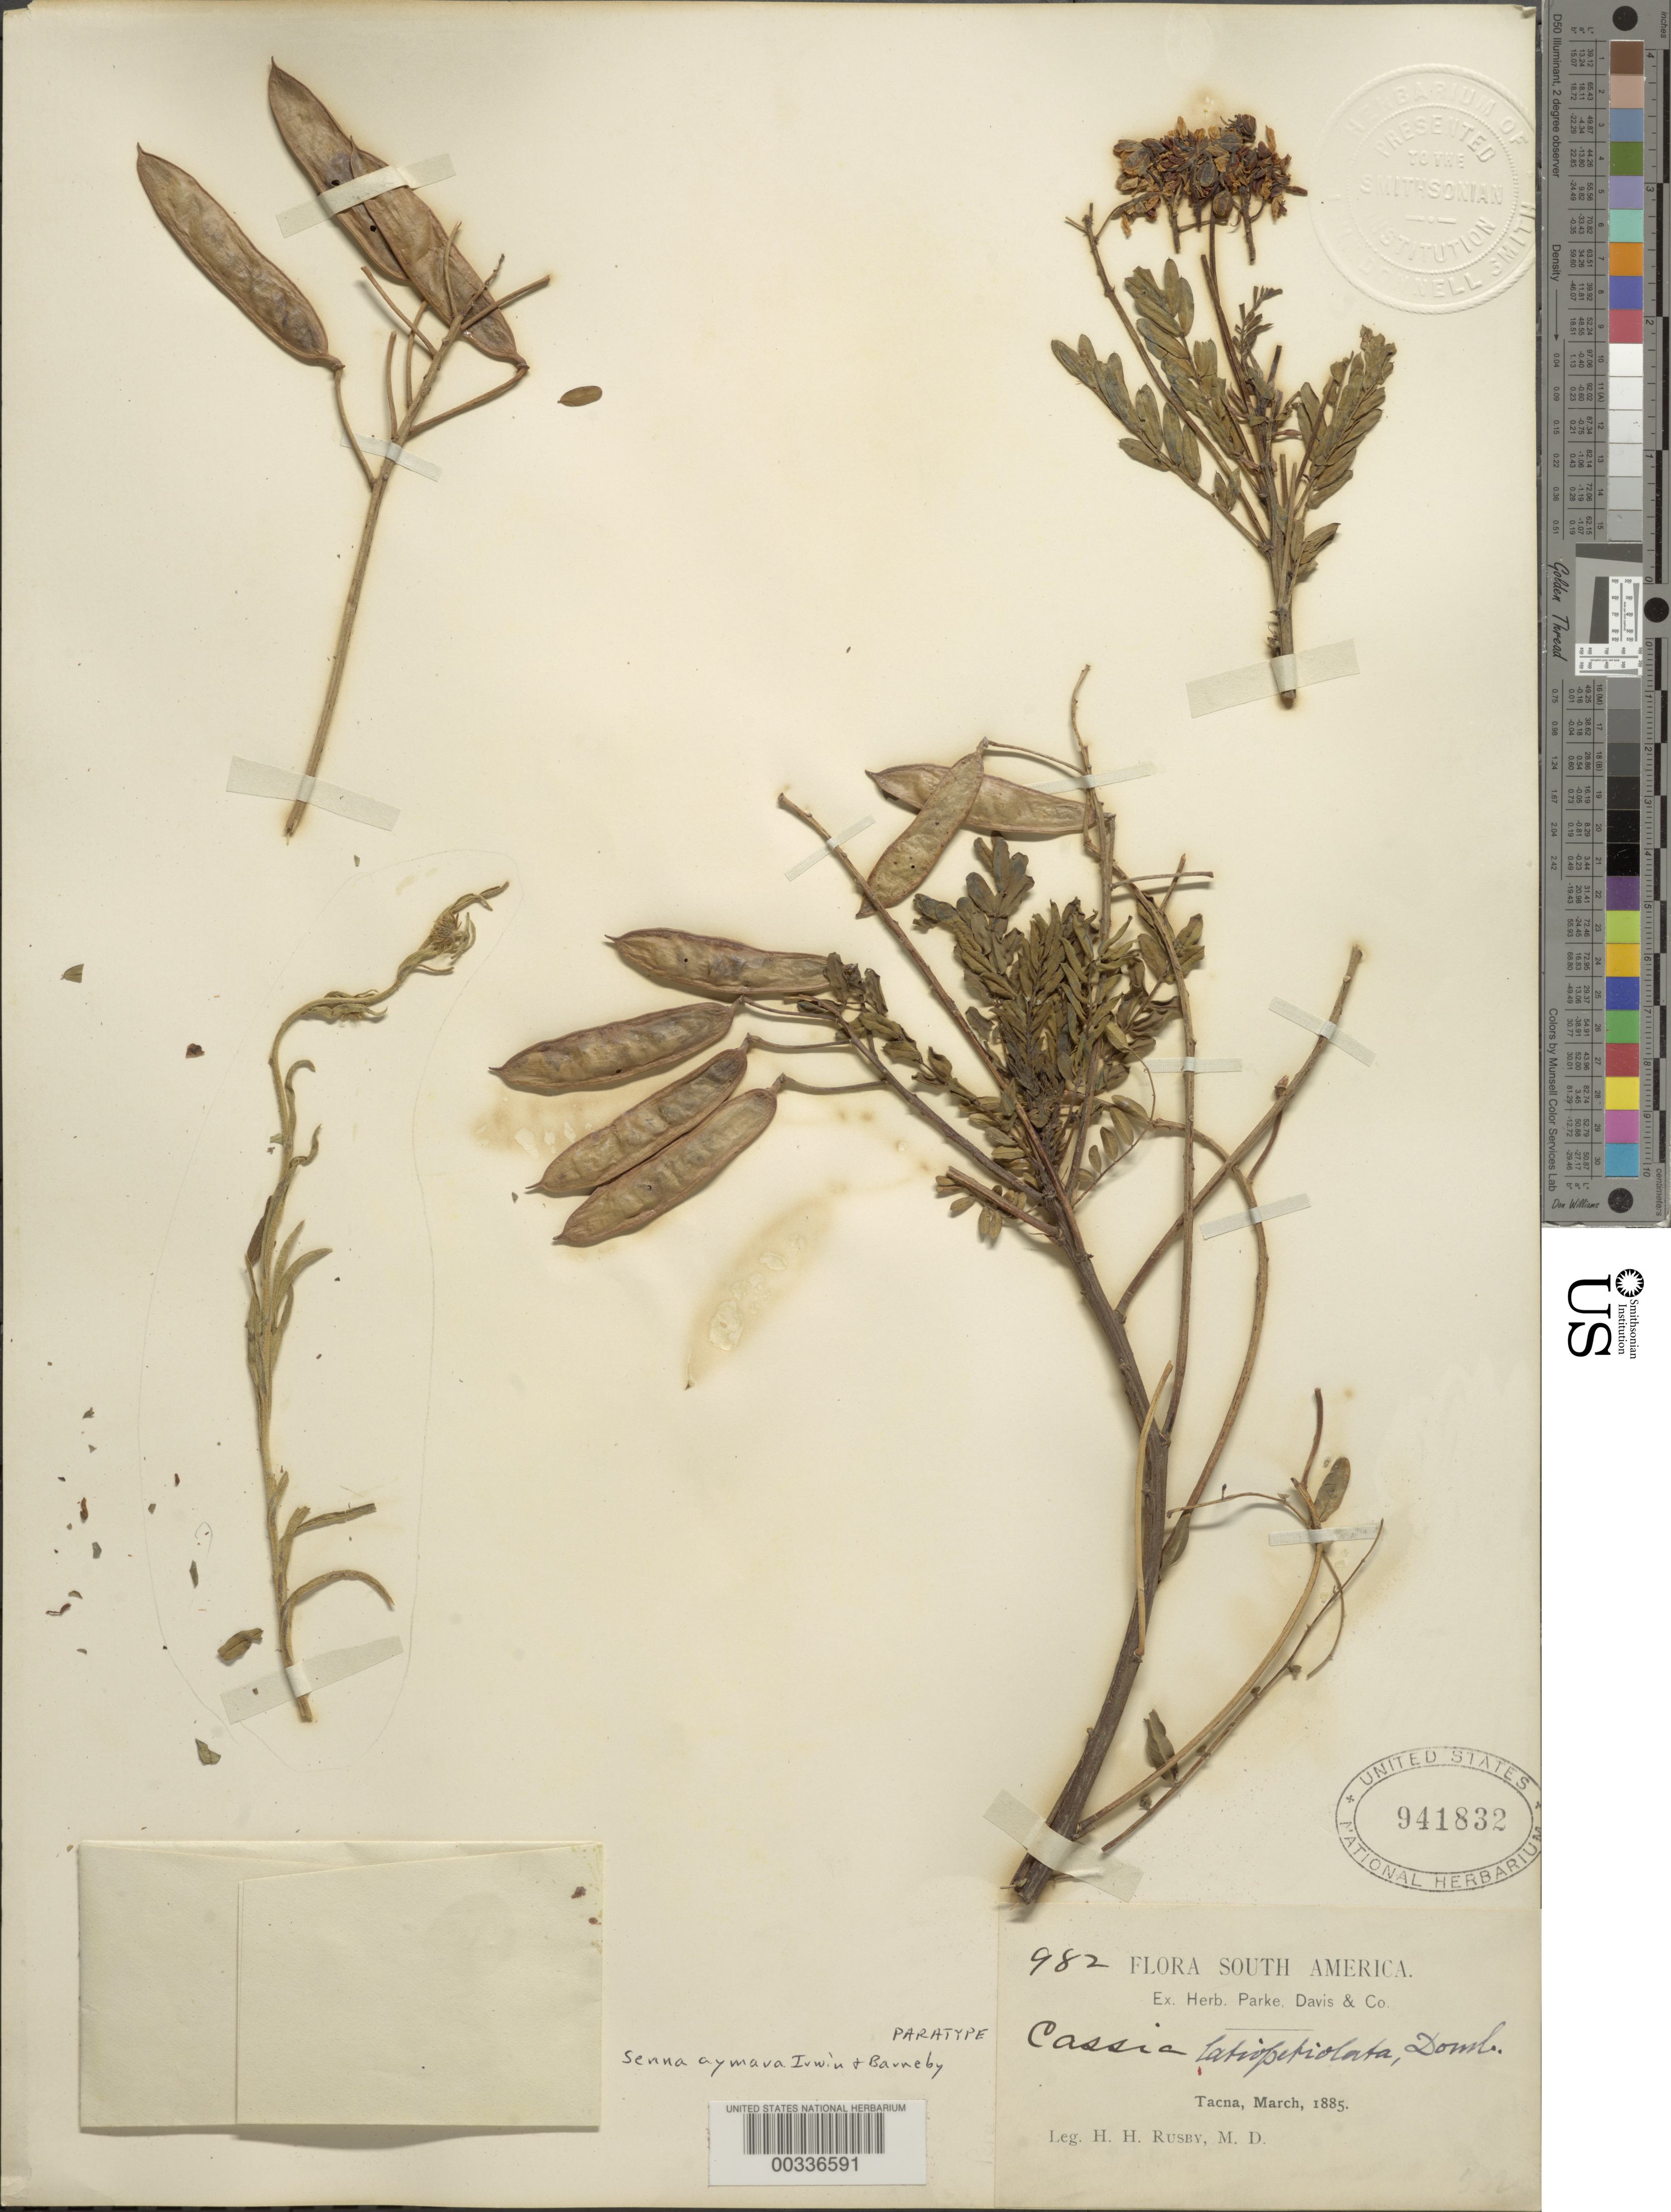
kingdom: Plantae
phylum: Tracheophyta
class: Magnoliopsida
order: Fabales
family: Fabaceae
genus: Senna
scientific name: Senna aymara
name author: H.S. Irwin & Barneby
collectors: H. H. Rusby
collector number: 982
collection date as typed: Mar 1885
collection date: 1885-03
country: Peru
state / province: Tacna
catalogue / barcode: US 941832